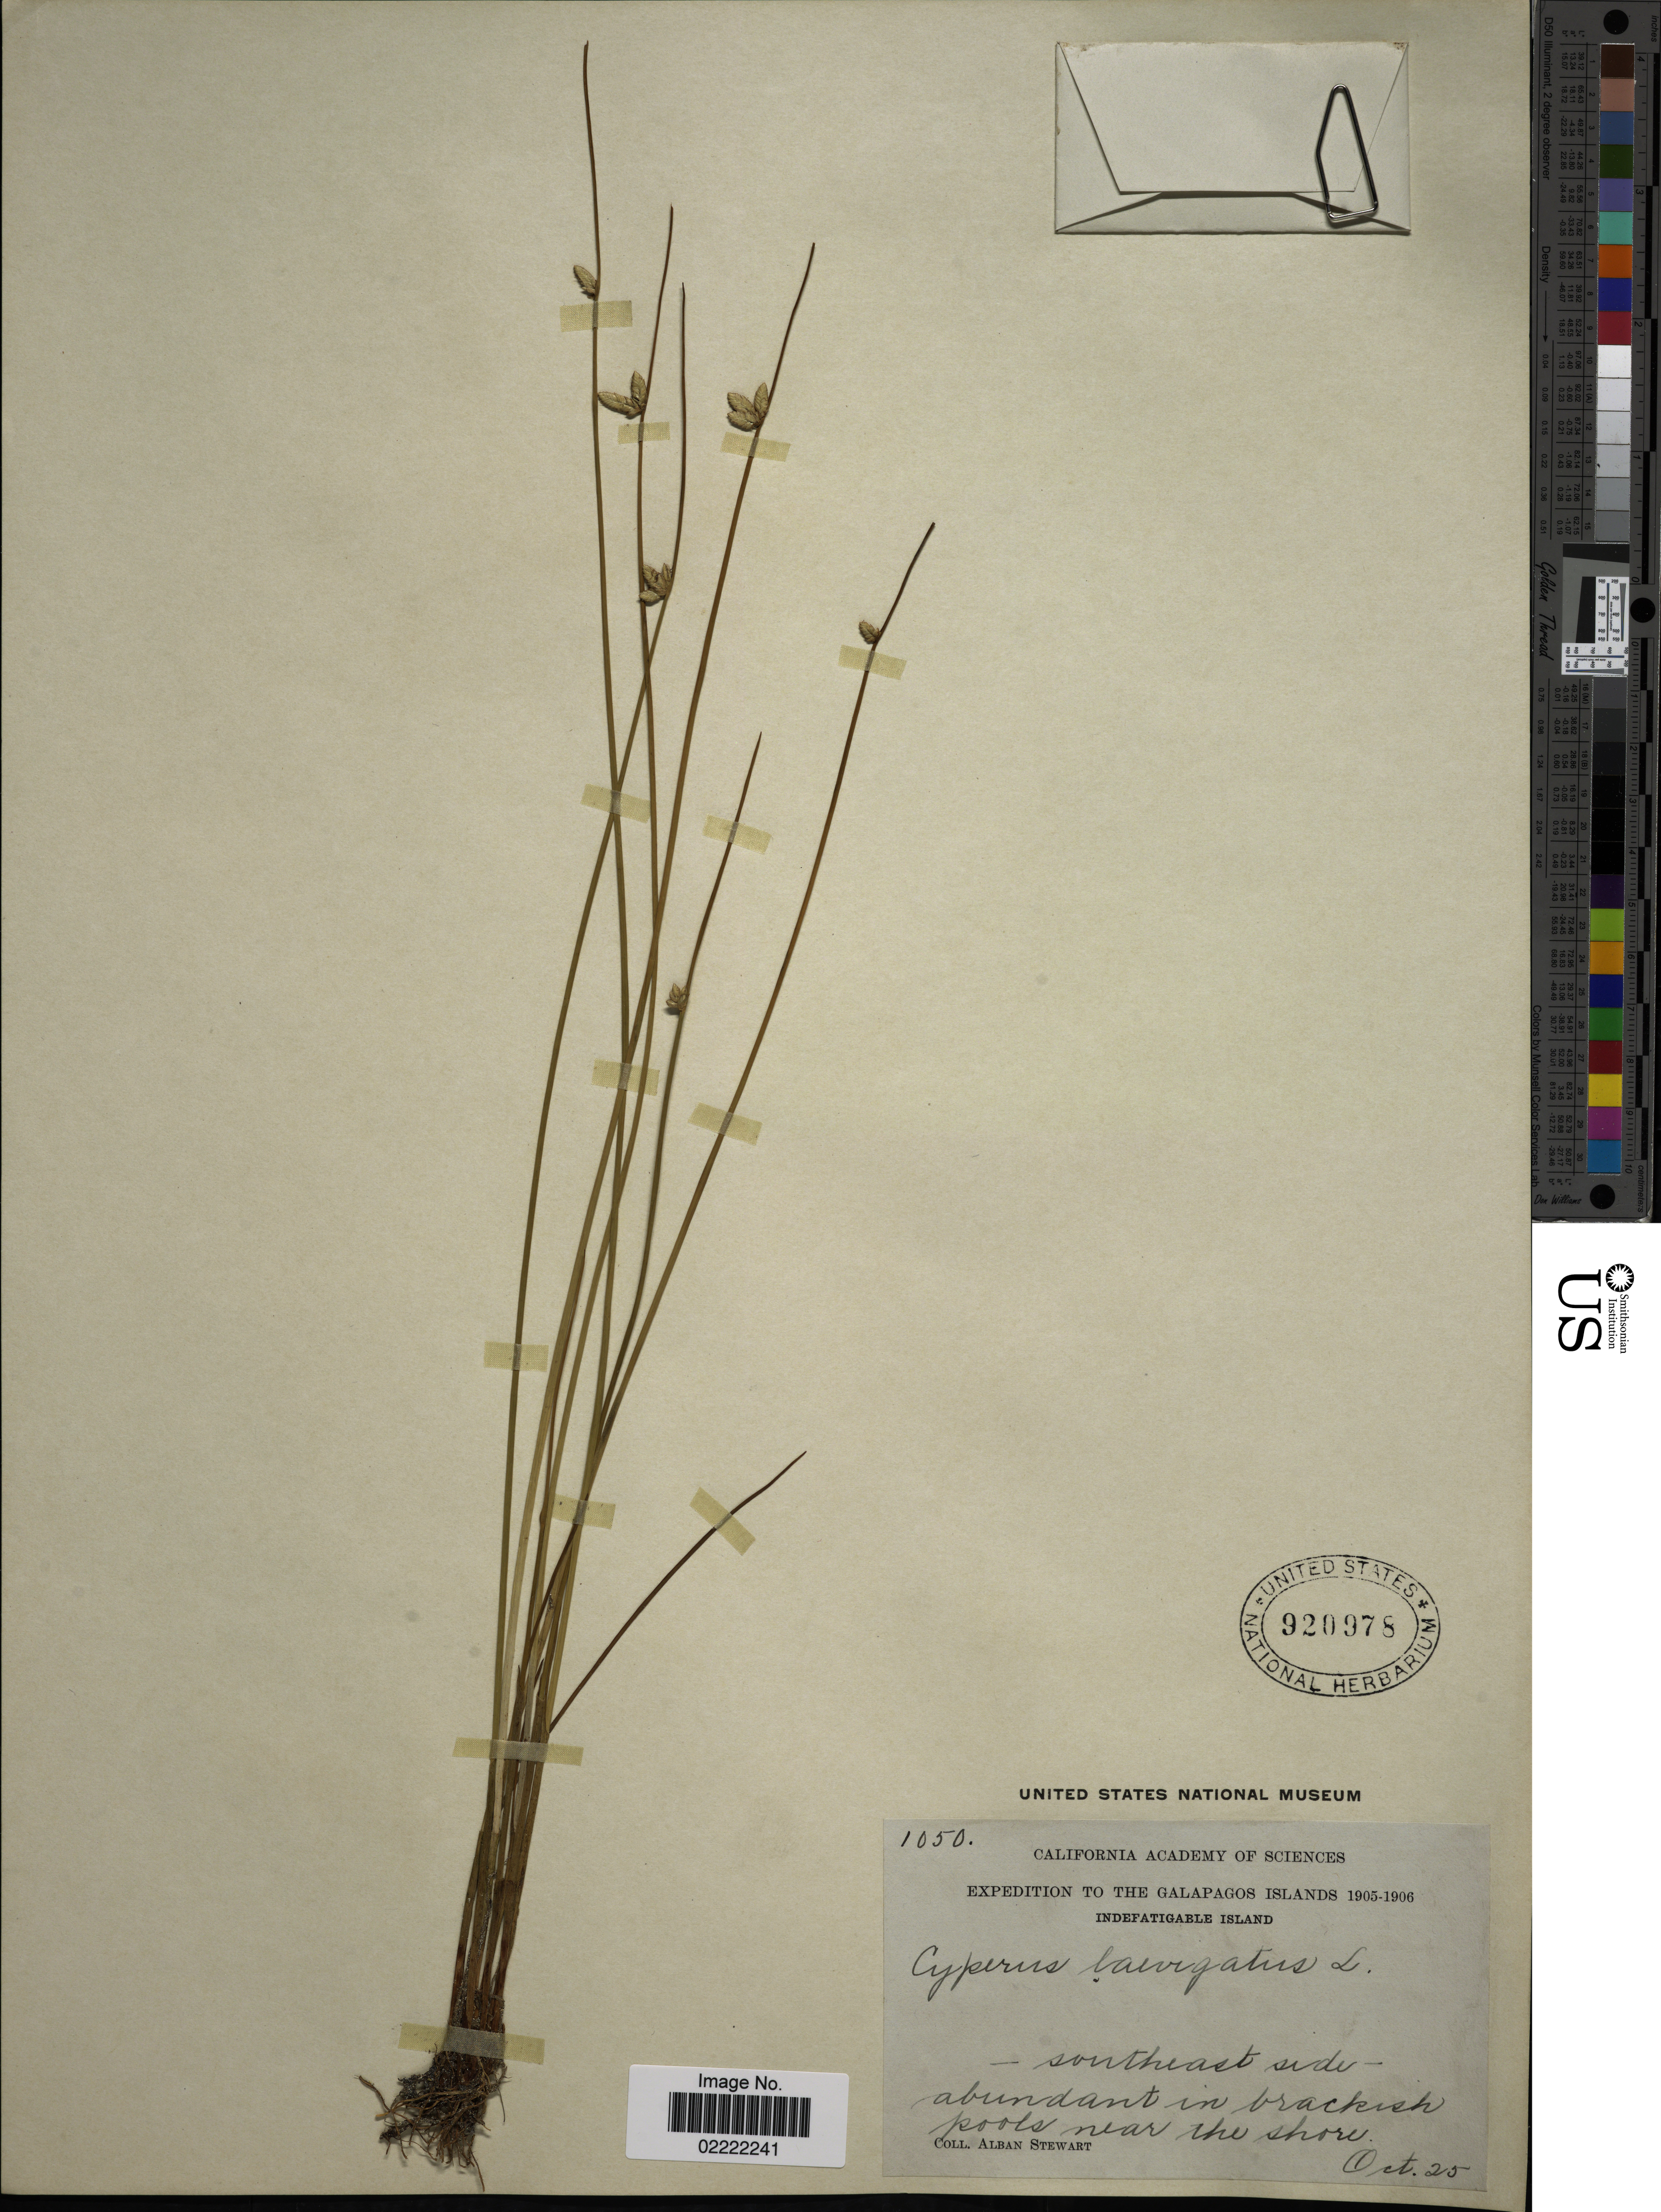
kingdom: Plantae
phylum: Tracheophyta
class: Liliopsida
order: Poales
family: Cyperaceae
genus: Cyperus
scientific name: Cyperus laevigatus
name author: L.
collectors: A. Stewart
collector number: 1050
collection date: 1905-10-25/1906-10-25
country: Ecuador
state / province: Colón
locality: Galapagos Islands. Indefatigable Island. Southeast side - abundant in brackish pools near the shore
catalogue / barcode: US 920978